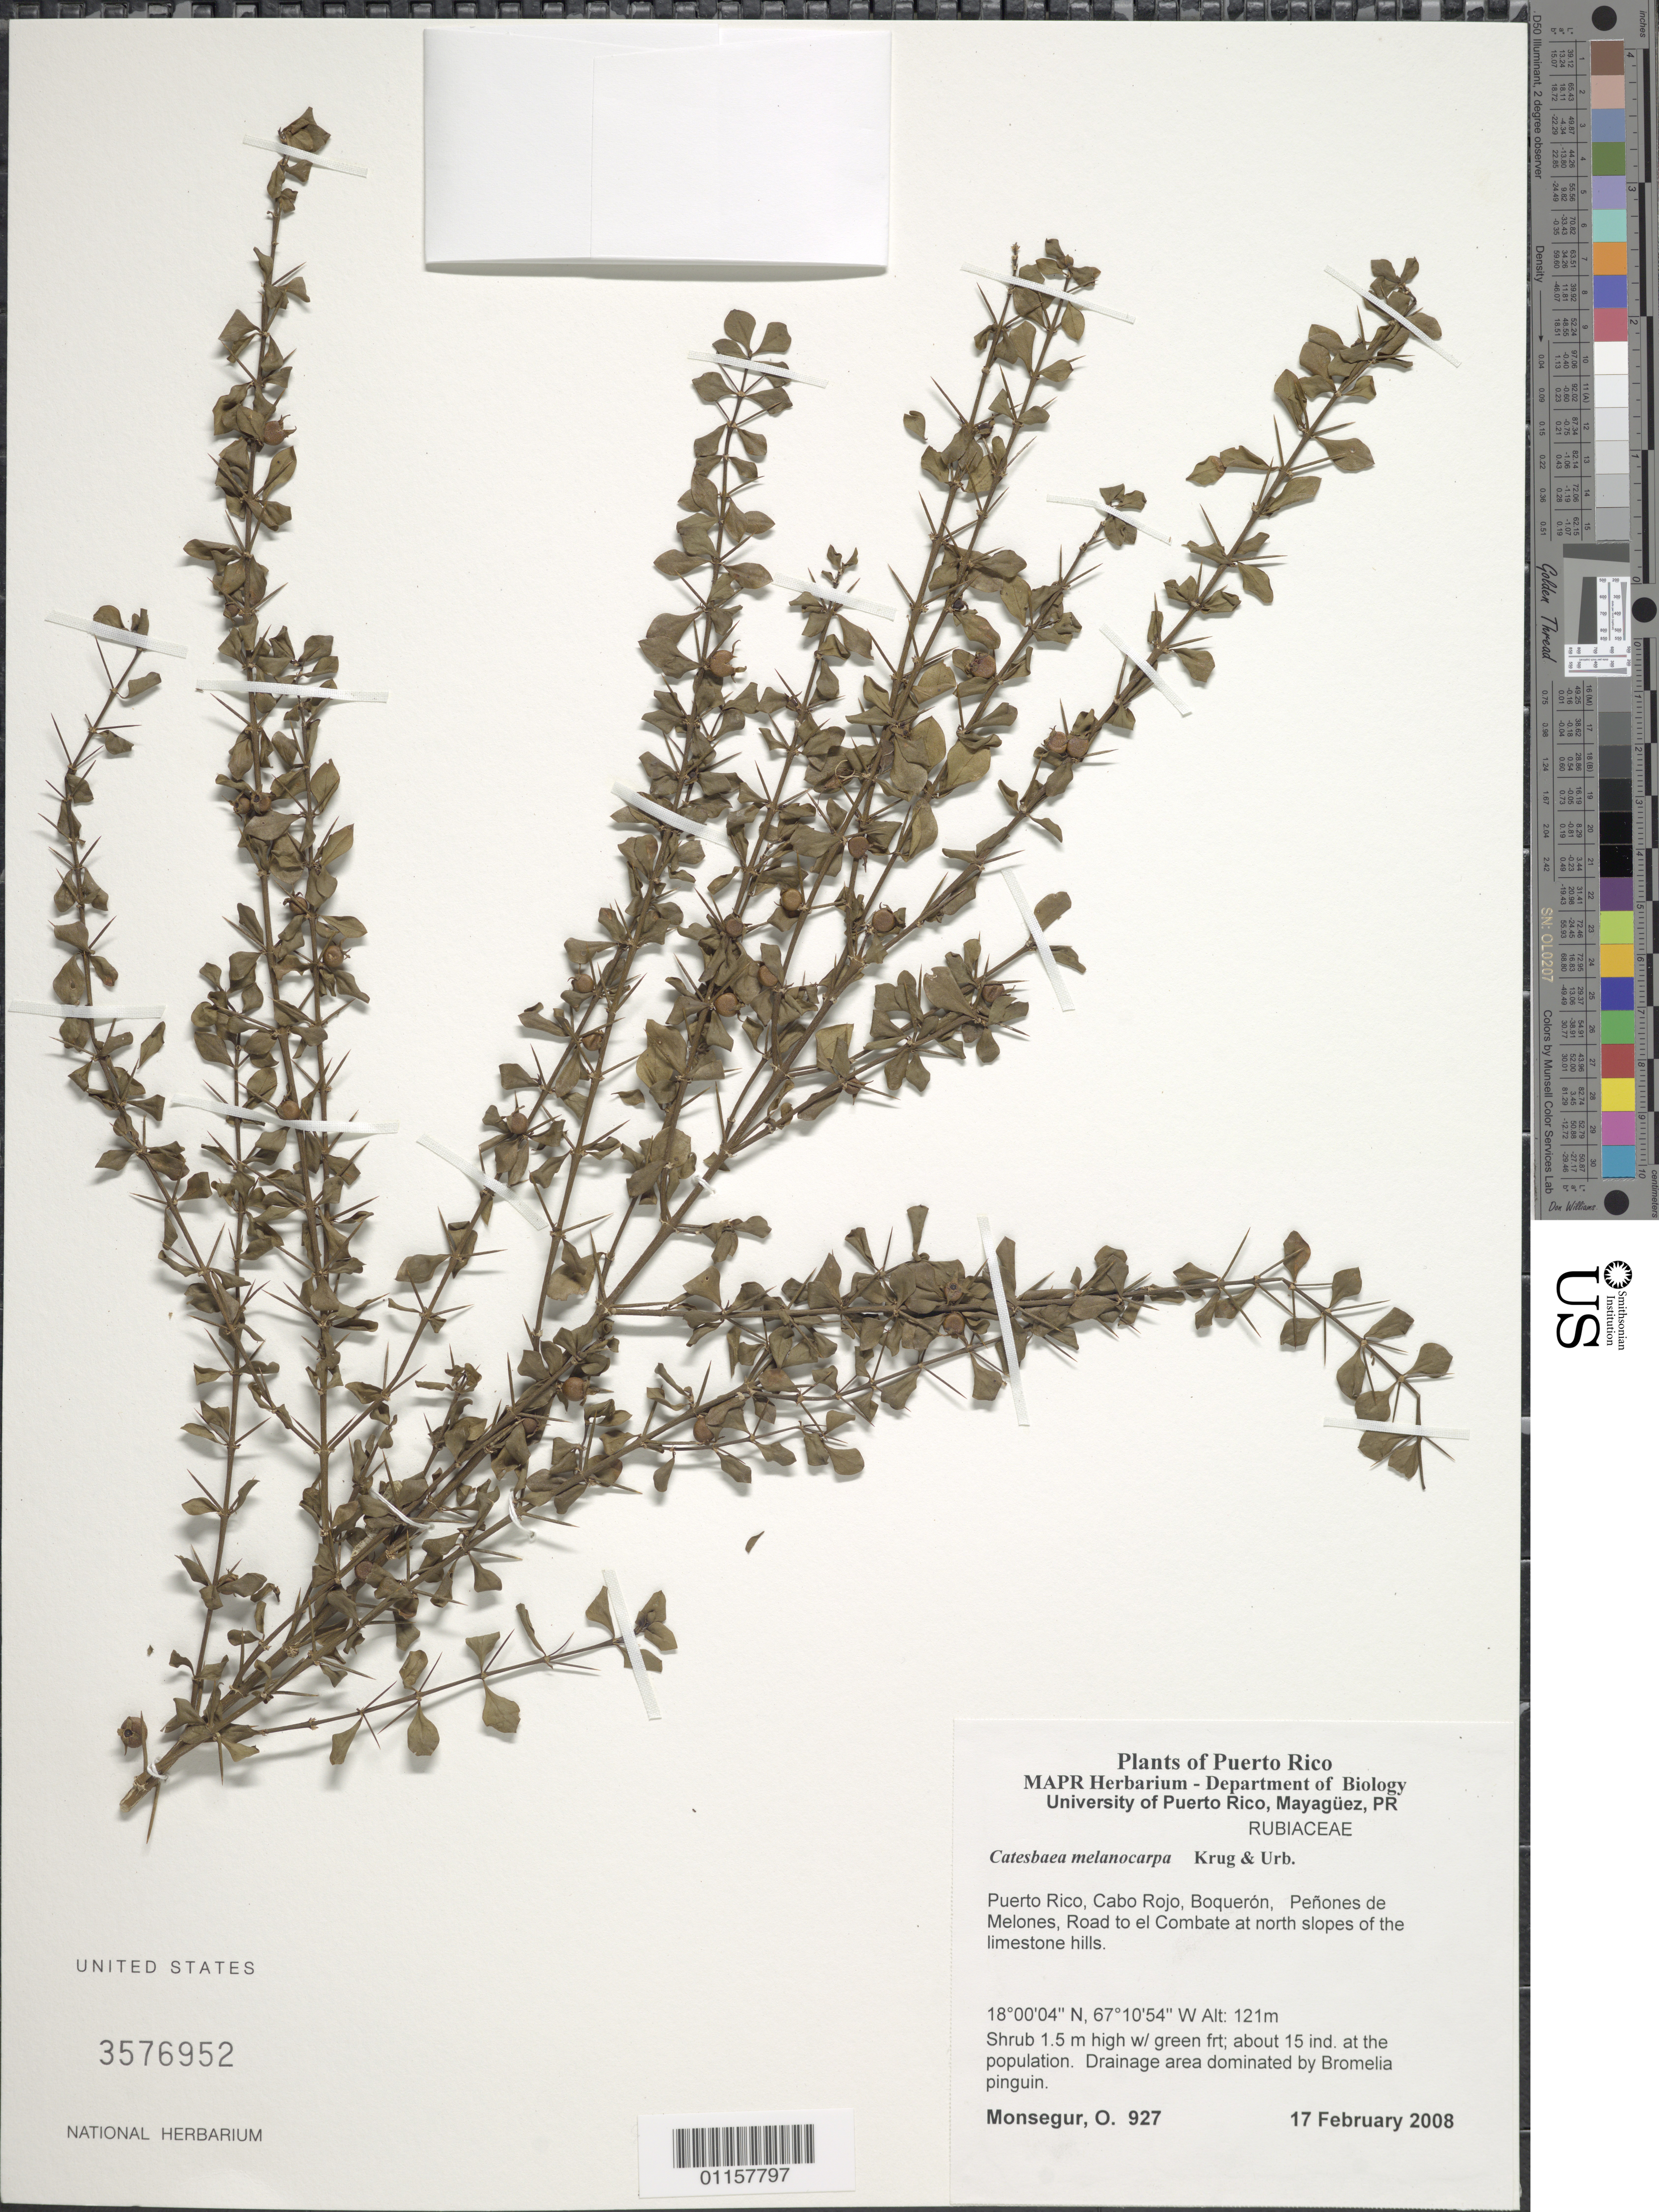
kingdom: Plantae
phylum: Tracheophyta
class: Magnoliopsida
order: Gentianales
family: Rubiaceae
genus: Catesbaea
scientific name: Catesbaea melanocarpa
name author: Krug & Urb.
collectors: O. Monsegur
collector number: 927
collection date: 2008-02-17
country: Puerto Rico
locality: Cabo Rojo, Boquerón, Peñones de Melones, Road to El Combate at N slopes of the limestone hills.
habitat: Drainage area dominated by Bromelia.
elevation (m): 121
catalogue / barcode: US 3576952